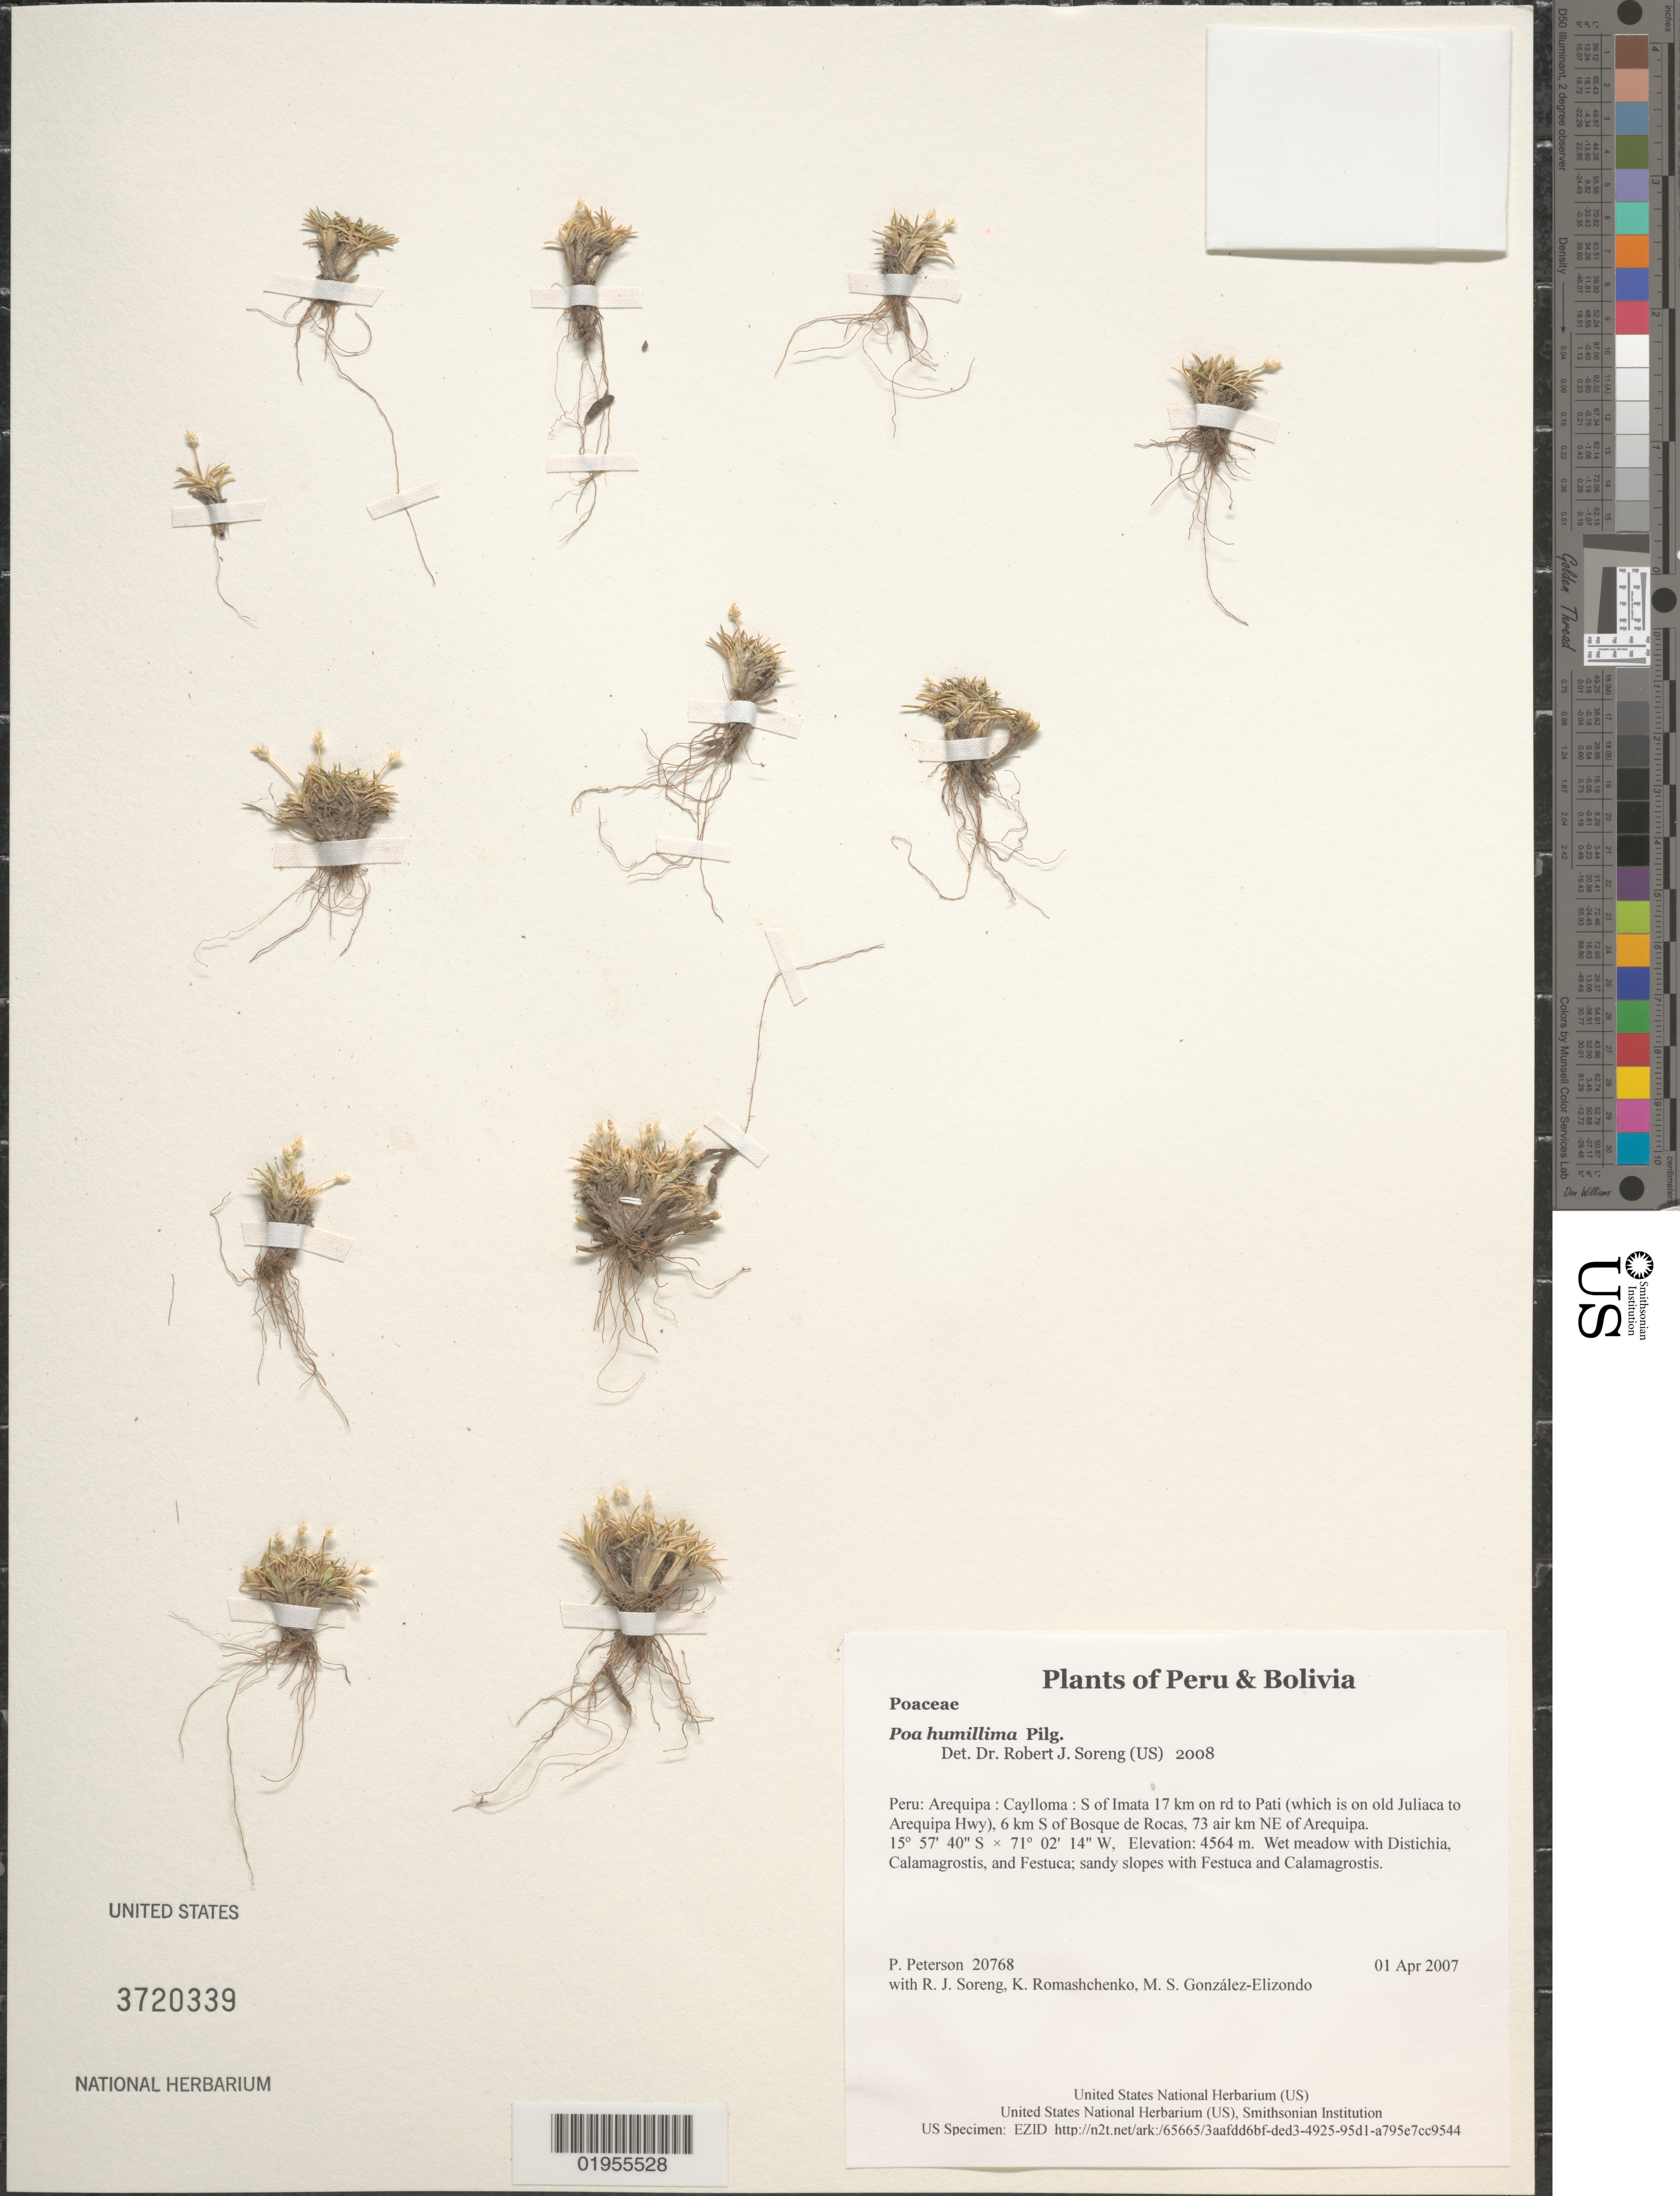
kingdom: Plantae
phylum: Tracheophyta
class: Liliopsida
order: Poales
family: Poaceae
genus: Poa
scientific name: Poa humillima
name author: Pilg.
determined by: Soreng, Robert J., Research Associate (BOT), Smithsonian Institution - National Museum of Natural History (UNITED STATES)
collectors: P. M. Peterson, R. J. Soreng, K. Romashchenko & M. S. González-Elizondo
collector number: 20768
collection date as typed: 01 Apr 2007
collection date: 2007-04-01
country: Peru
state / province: Arequipa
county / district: Caylloma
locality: S of Imata 17 km on rd to Pati (which is on old Juliaca to Arequipa Hwy), 6 km S of Bosque de Rocas, 73 air km NE of Arequipa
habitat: Wet meadow with Distichia, Calamagrostis, and Festuca; sandy slopes with Festuca and Calamagrostis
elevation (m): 4564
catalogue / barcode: US 3720339